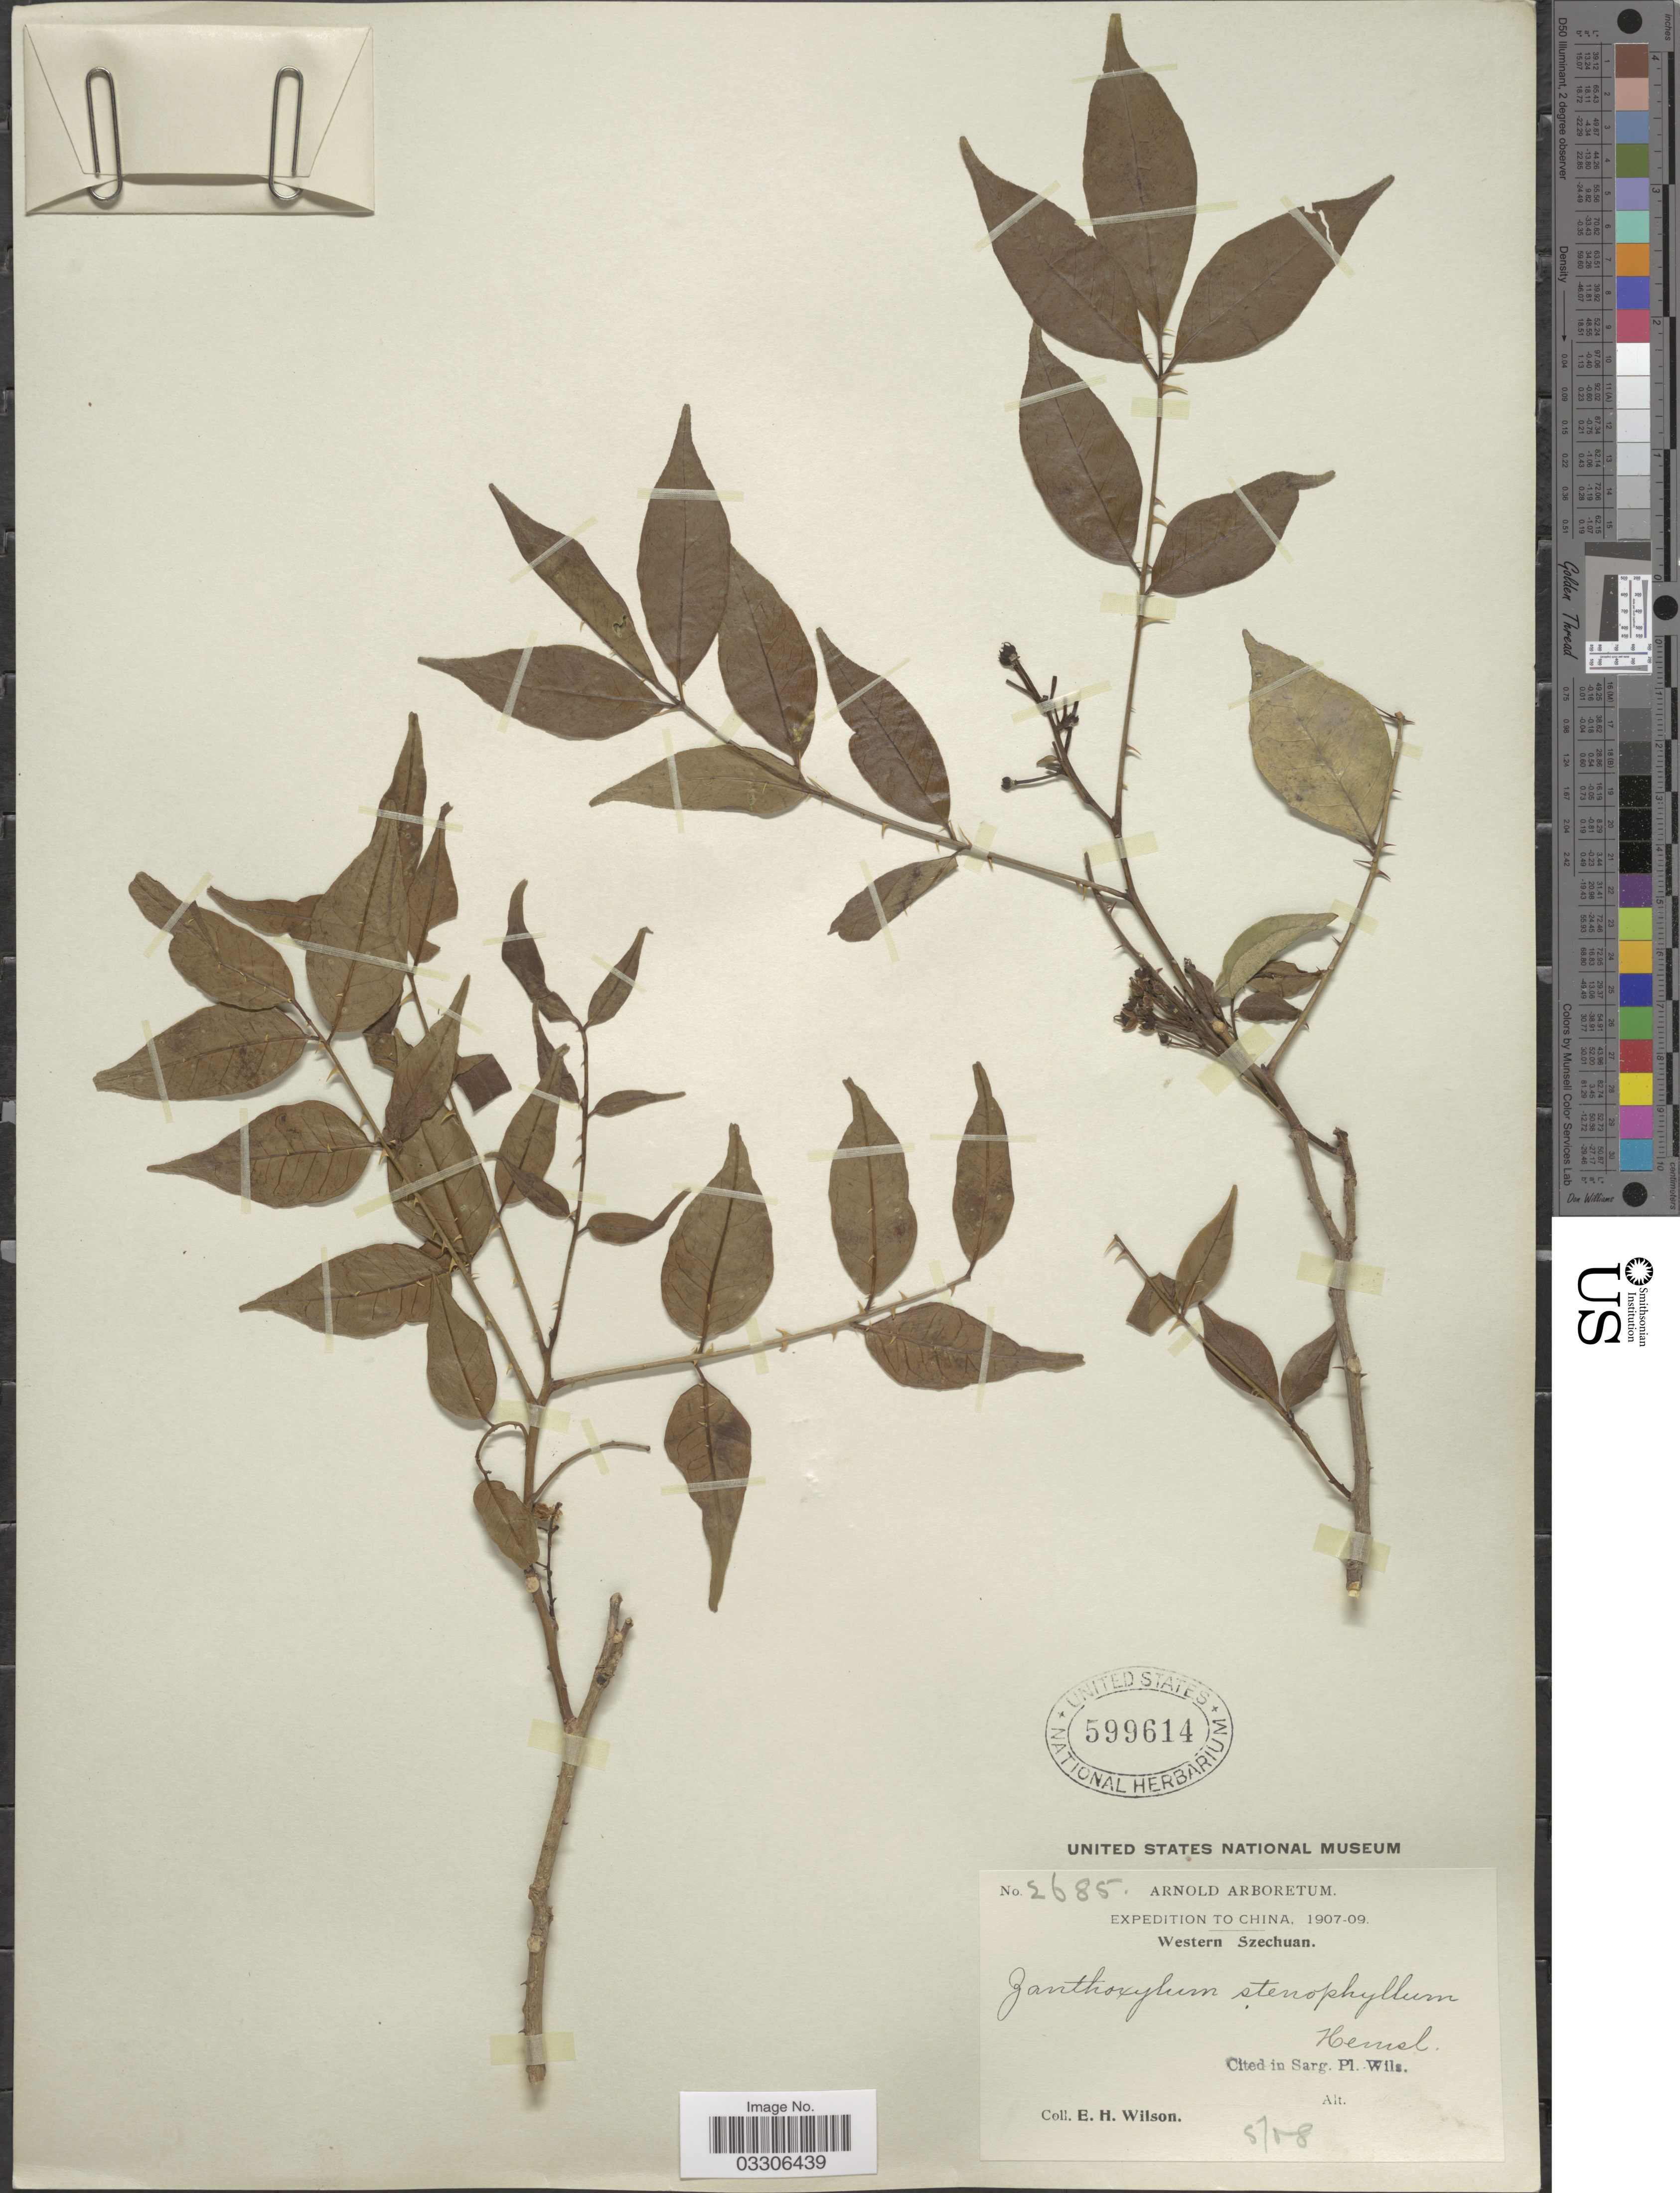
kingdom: Plantae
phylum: Tracheophyta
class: Magnoliopsida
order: Sapindales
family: Rutaceae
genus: Zanthoxylum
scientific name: Zanthoxylum stenophyllum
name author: Hemsl.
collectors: E. Wilson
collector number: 2685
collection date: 1908-05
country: China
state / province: Sichuan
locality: Western Szechuan.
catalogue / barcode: US 599614